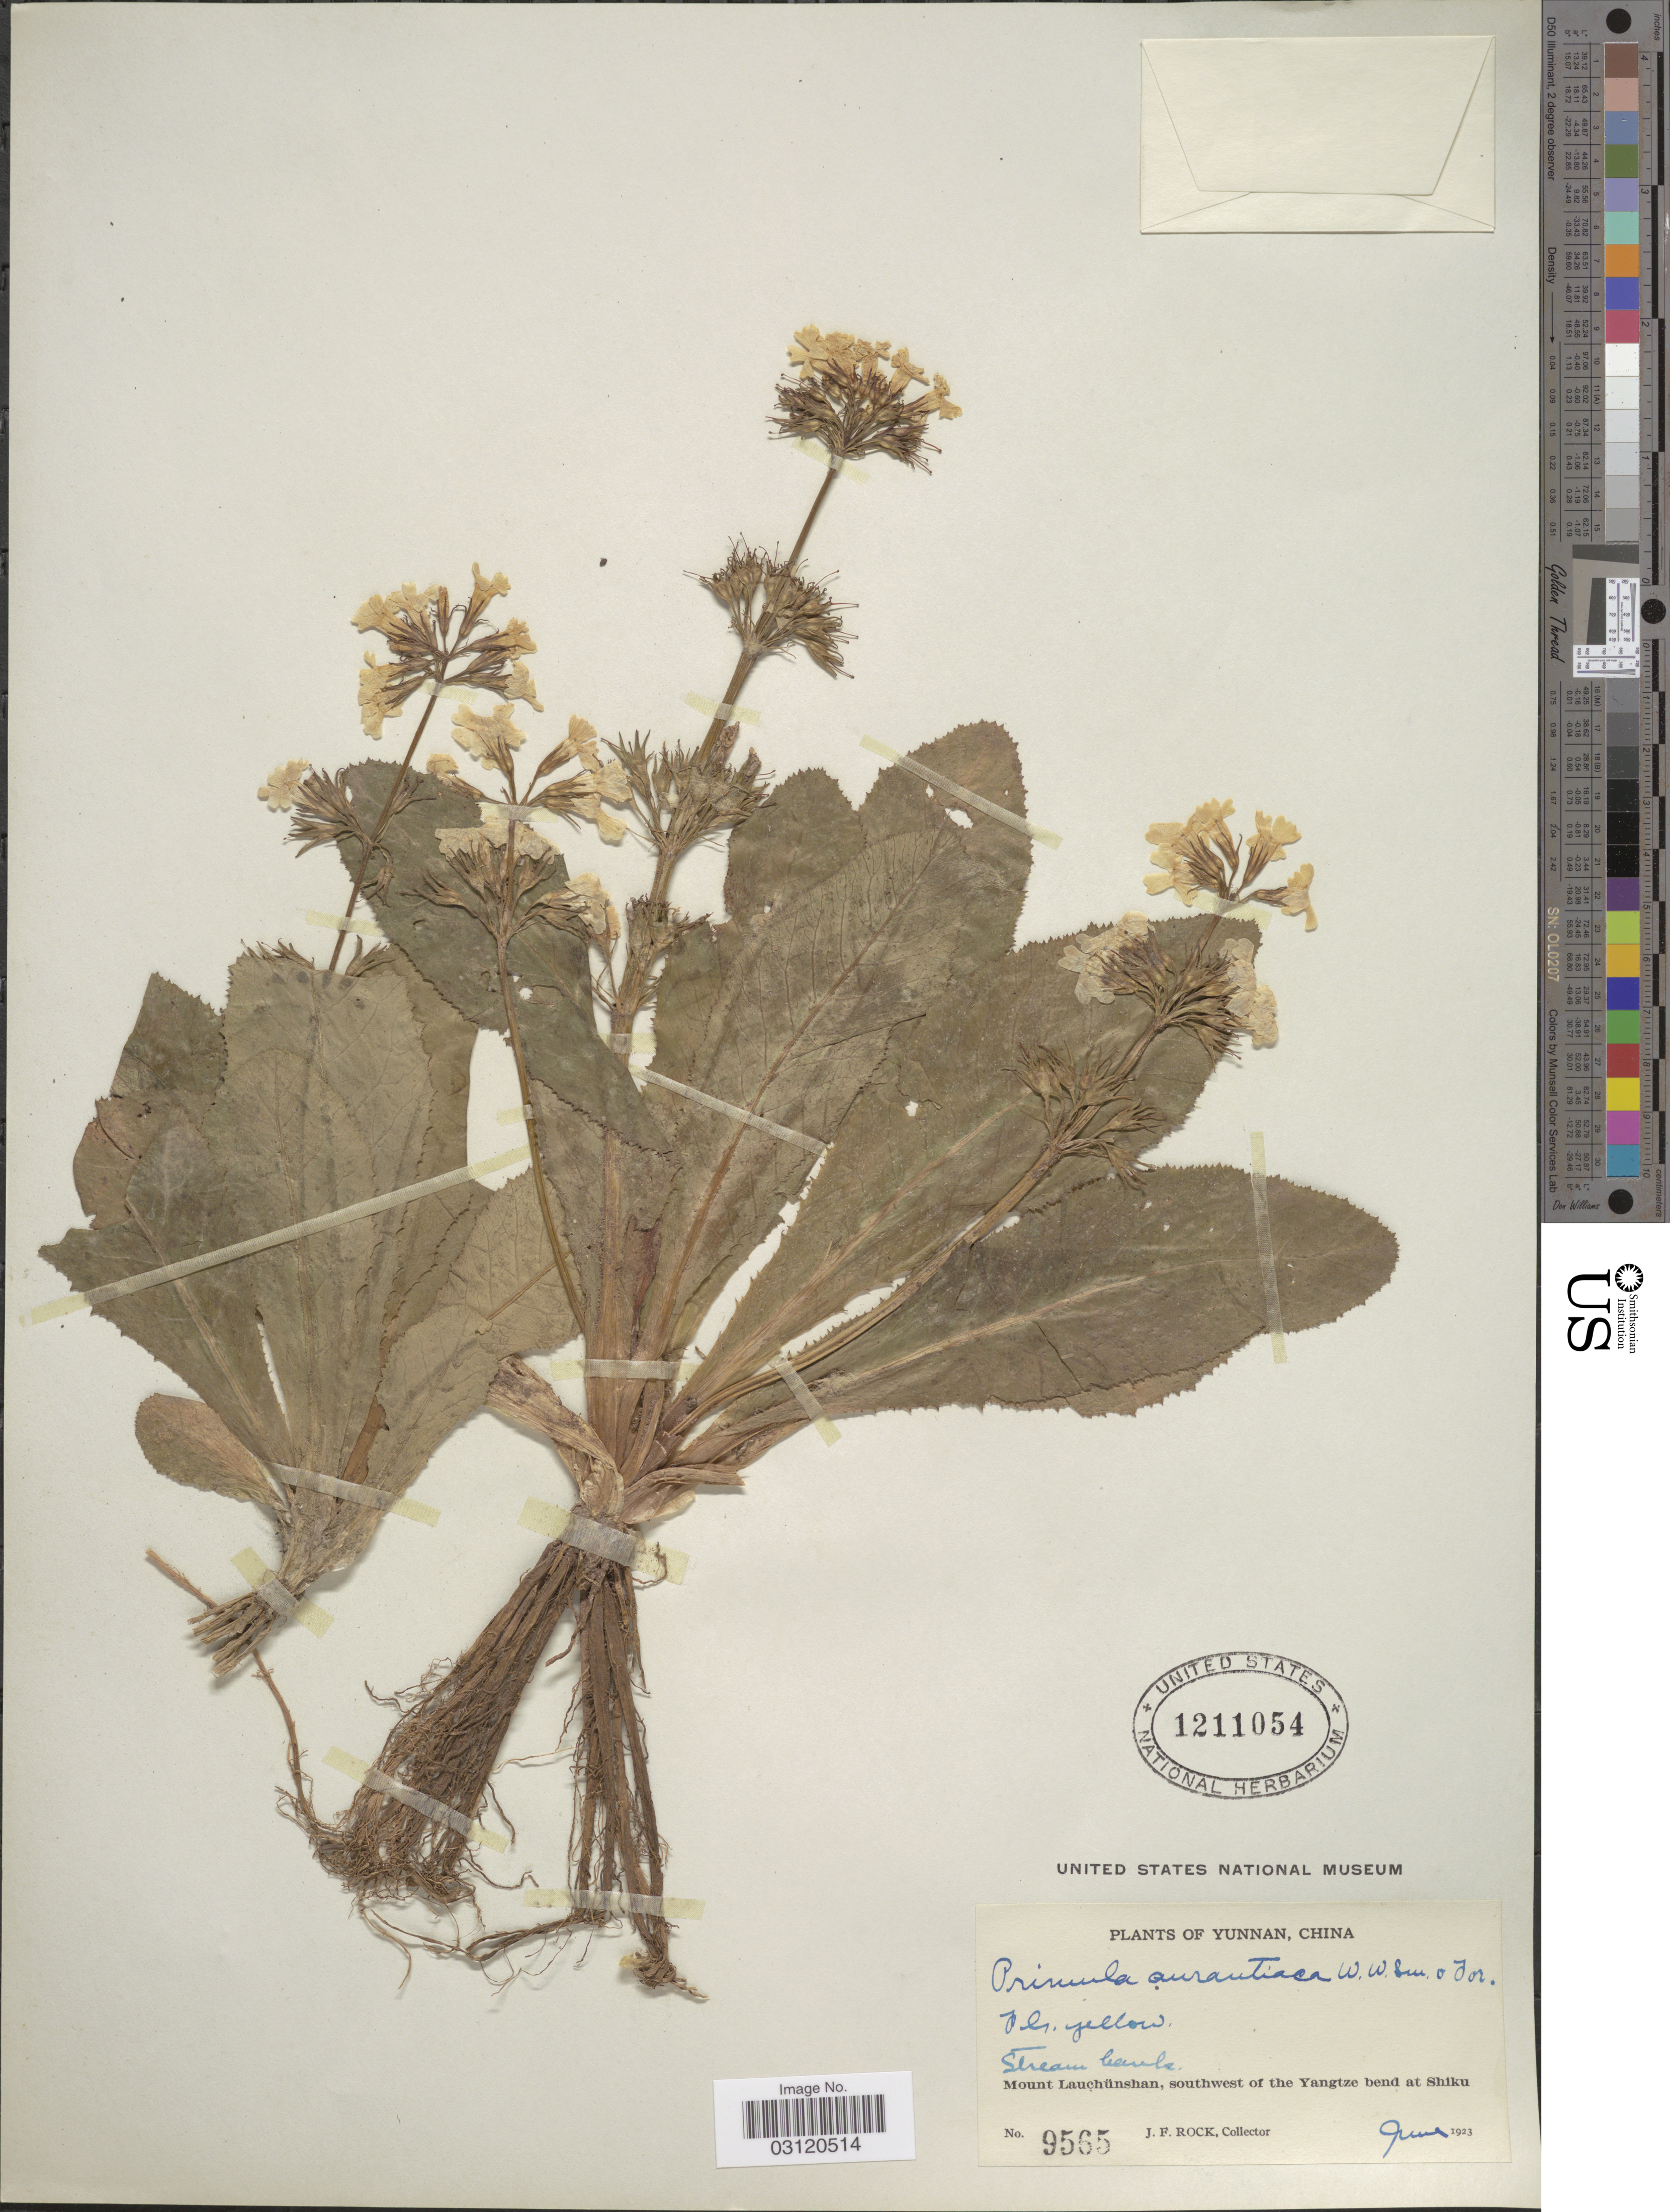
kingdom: Plantae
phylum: Tracheophyta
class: Magnoliopsida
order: Ericales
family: Primulaceae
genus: Primula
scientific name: Primula aurantiaca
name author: W.W. Sm. & Forrest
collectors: J. Rock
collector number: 9565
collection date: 1923-06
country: China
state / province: Yunnan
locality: Mount Lauchünshan, southwest of the Yangtze bend at Shiku.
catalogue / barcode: US 1211054